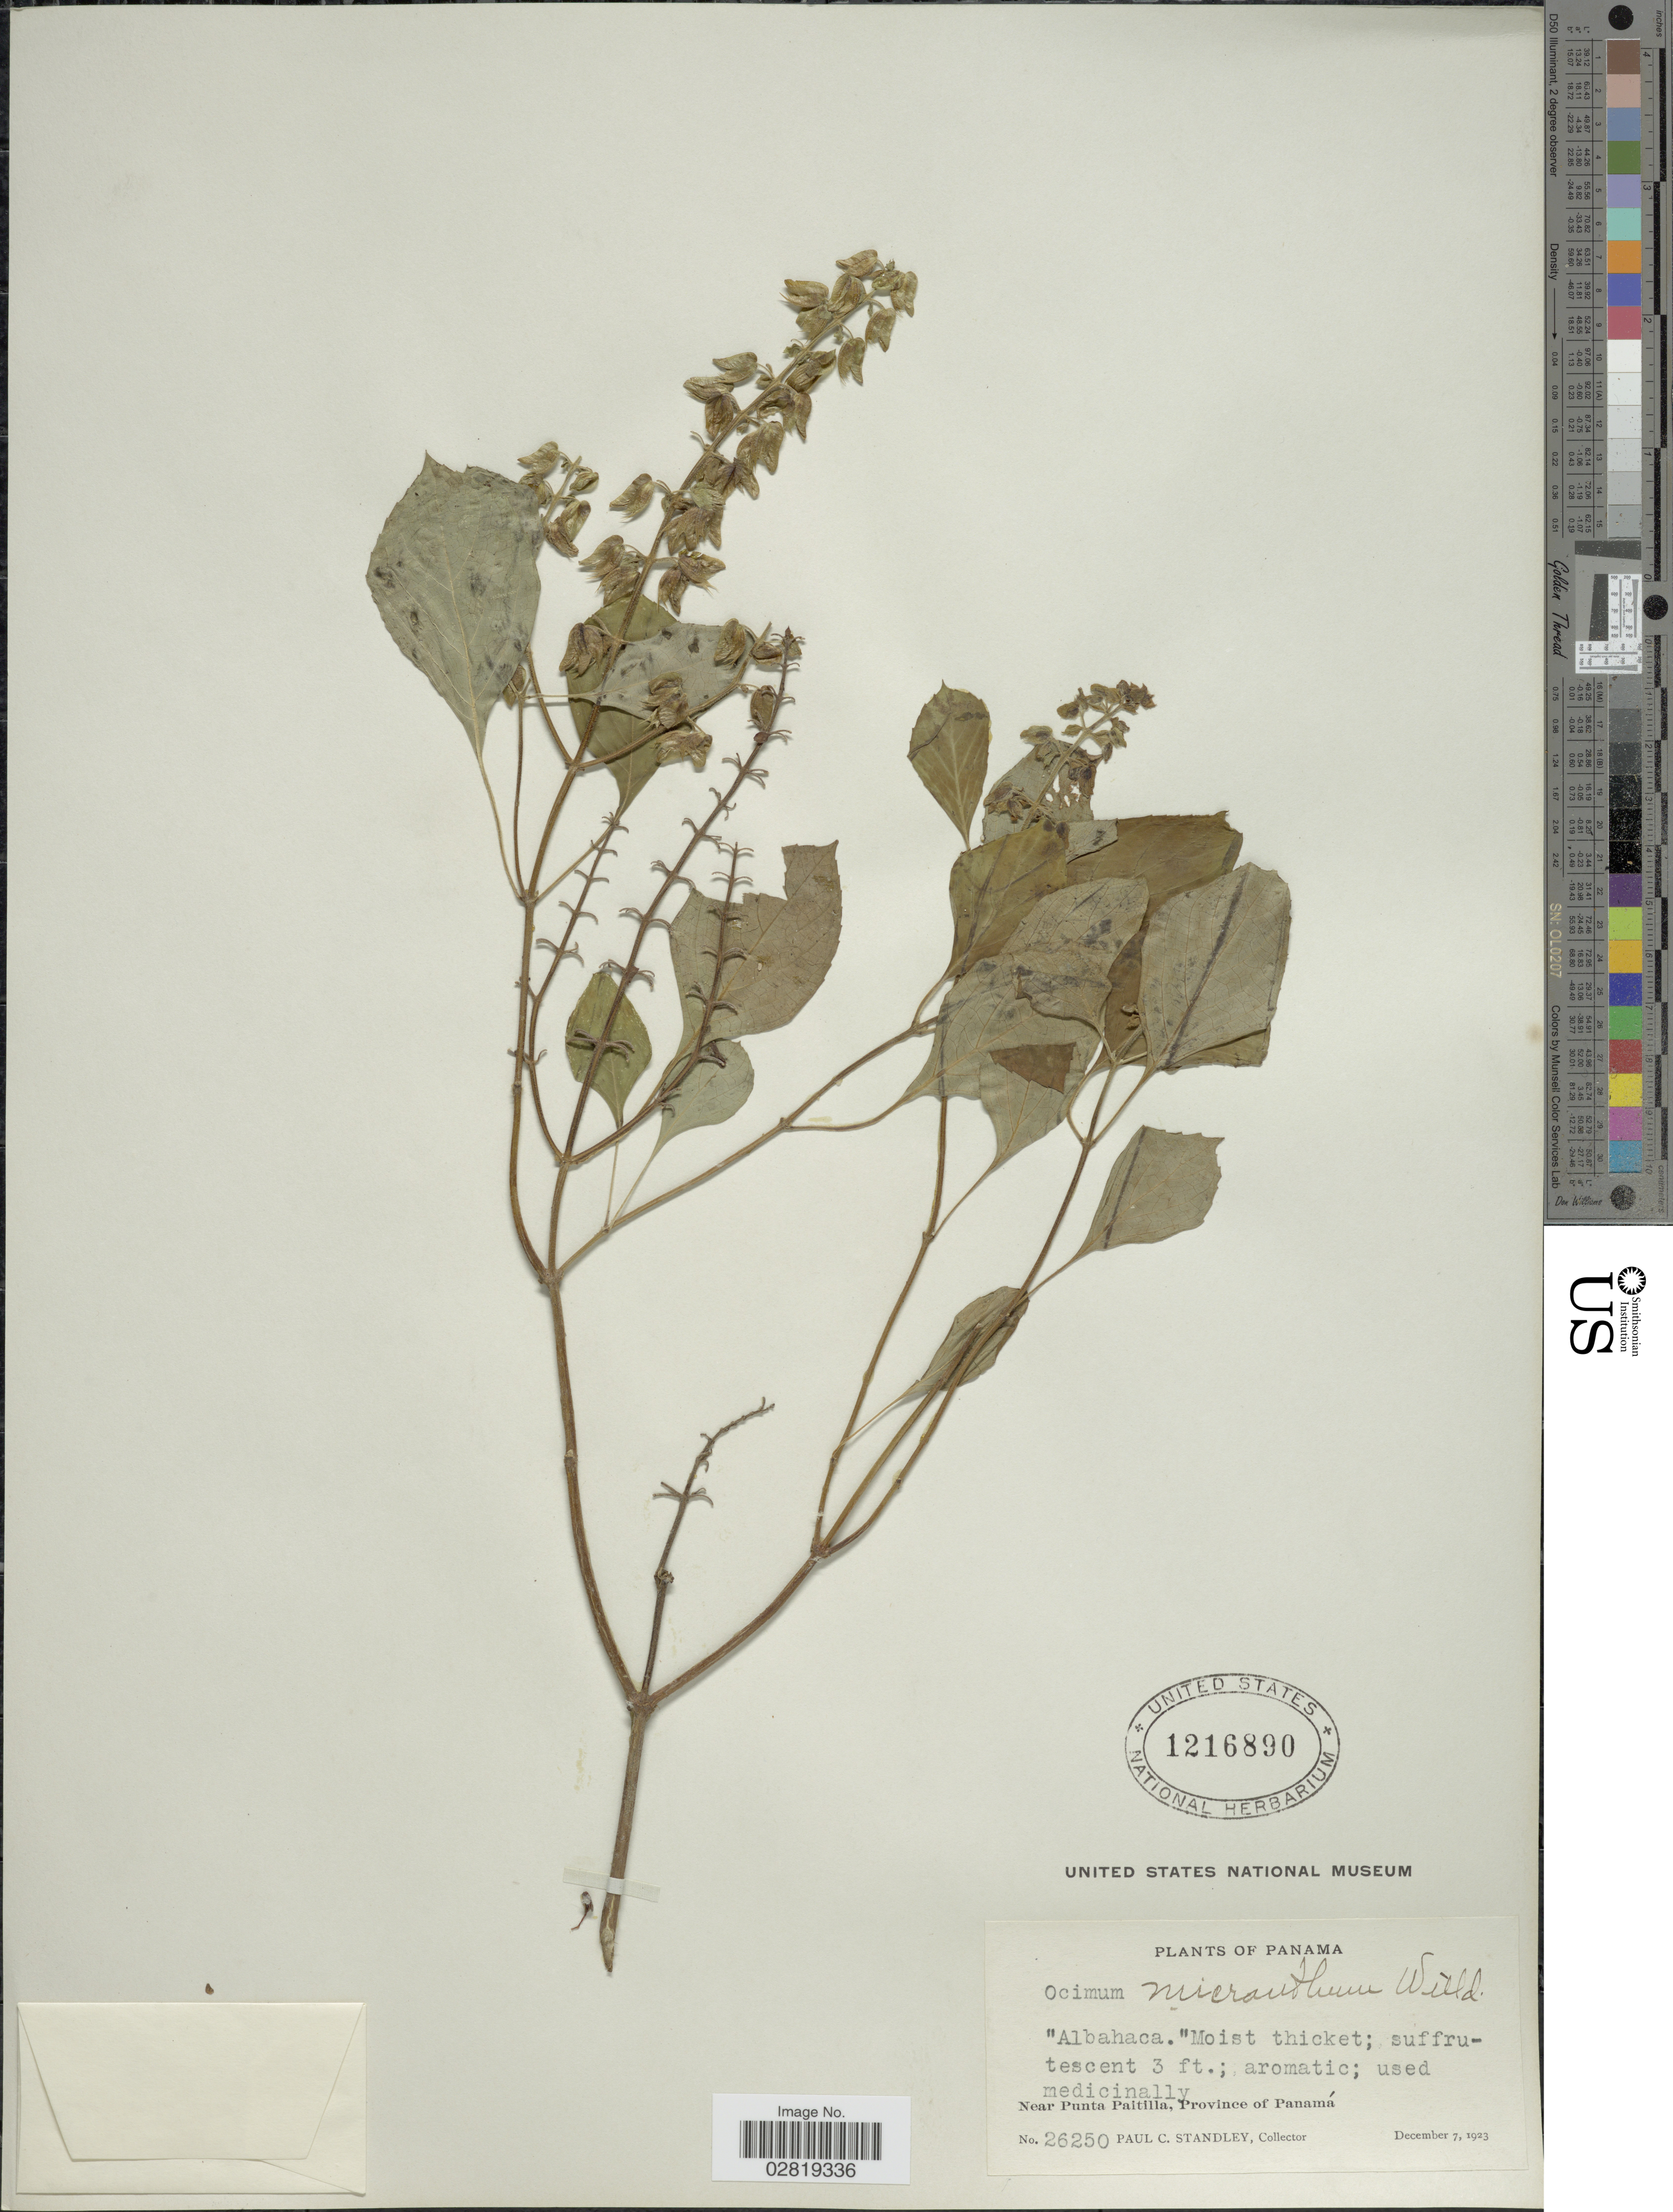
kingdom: Plantae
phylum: Tracheophyta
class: Magnoliopsida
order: Lamiales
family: Lamiaceae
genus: Ocimum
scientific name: Ocimum campechianum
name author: Mill.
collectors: P. C. Standley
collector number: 26250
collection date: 1923-12-07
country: Panama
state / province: Panamá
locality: Near Punta Paitilla, Province of Panamá.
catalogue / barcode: US 1216890